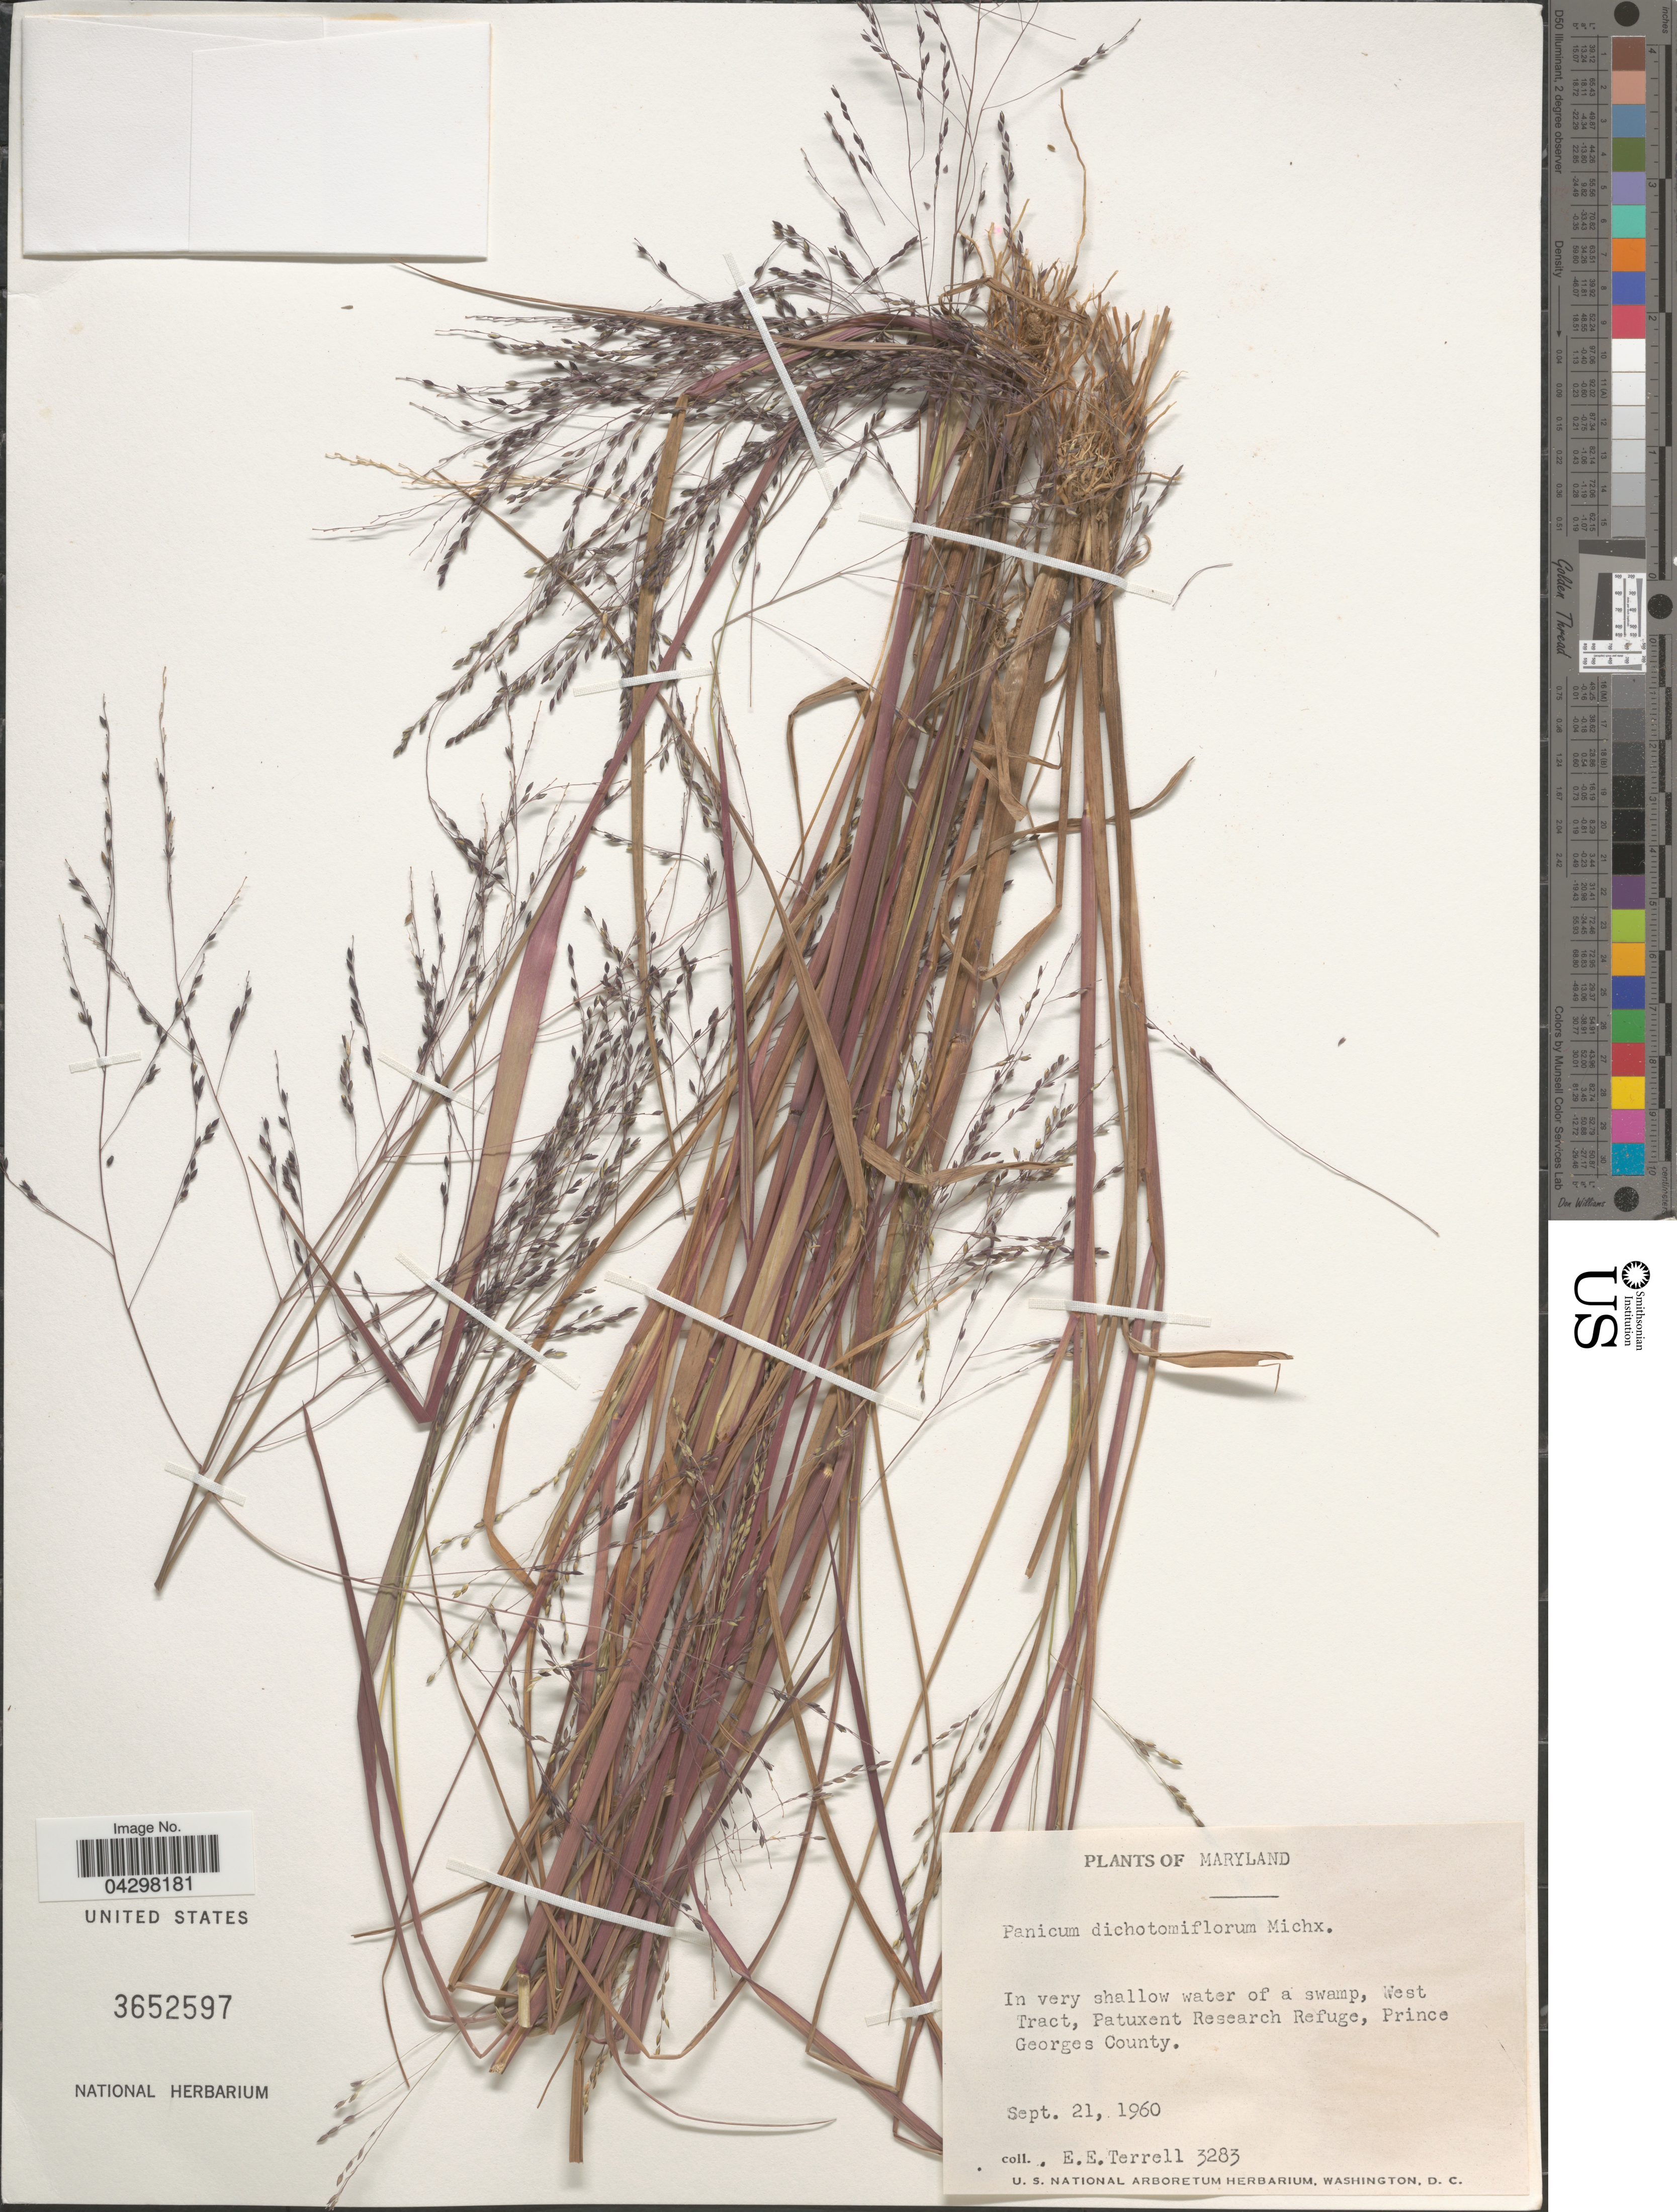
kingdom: Plantae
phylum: Tracheophyta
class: Liliopsida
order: Poales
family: Poaceae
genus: Panicum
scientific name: Panicum dichotomiflorum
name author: Michx.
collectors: E. E. Terrell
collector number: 3283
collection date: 1960-09-21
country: United States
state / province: Maryland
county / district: Prince George's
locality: In very shallow water of a swamp, West Tract, Patuxent Research Refuge, Prince Georges County.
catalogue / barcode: US 3652597